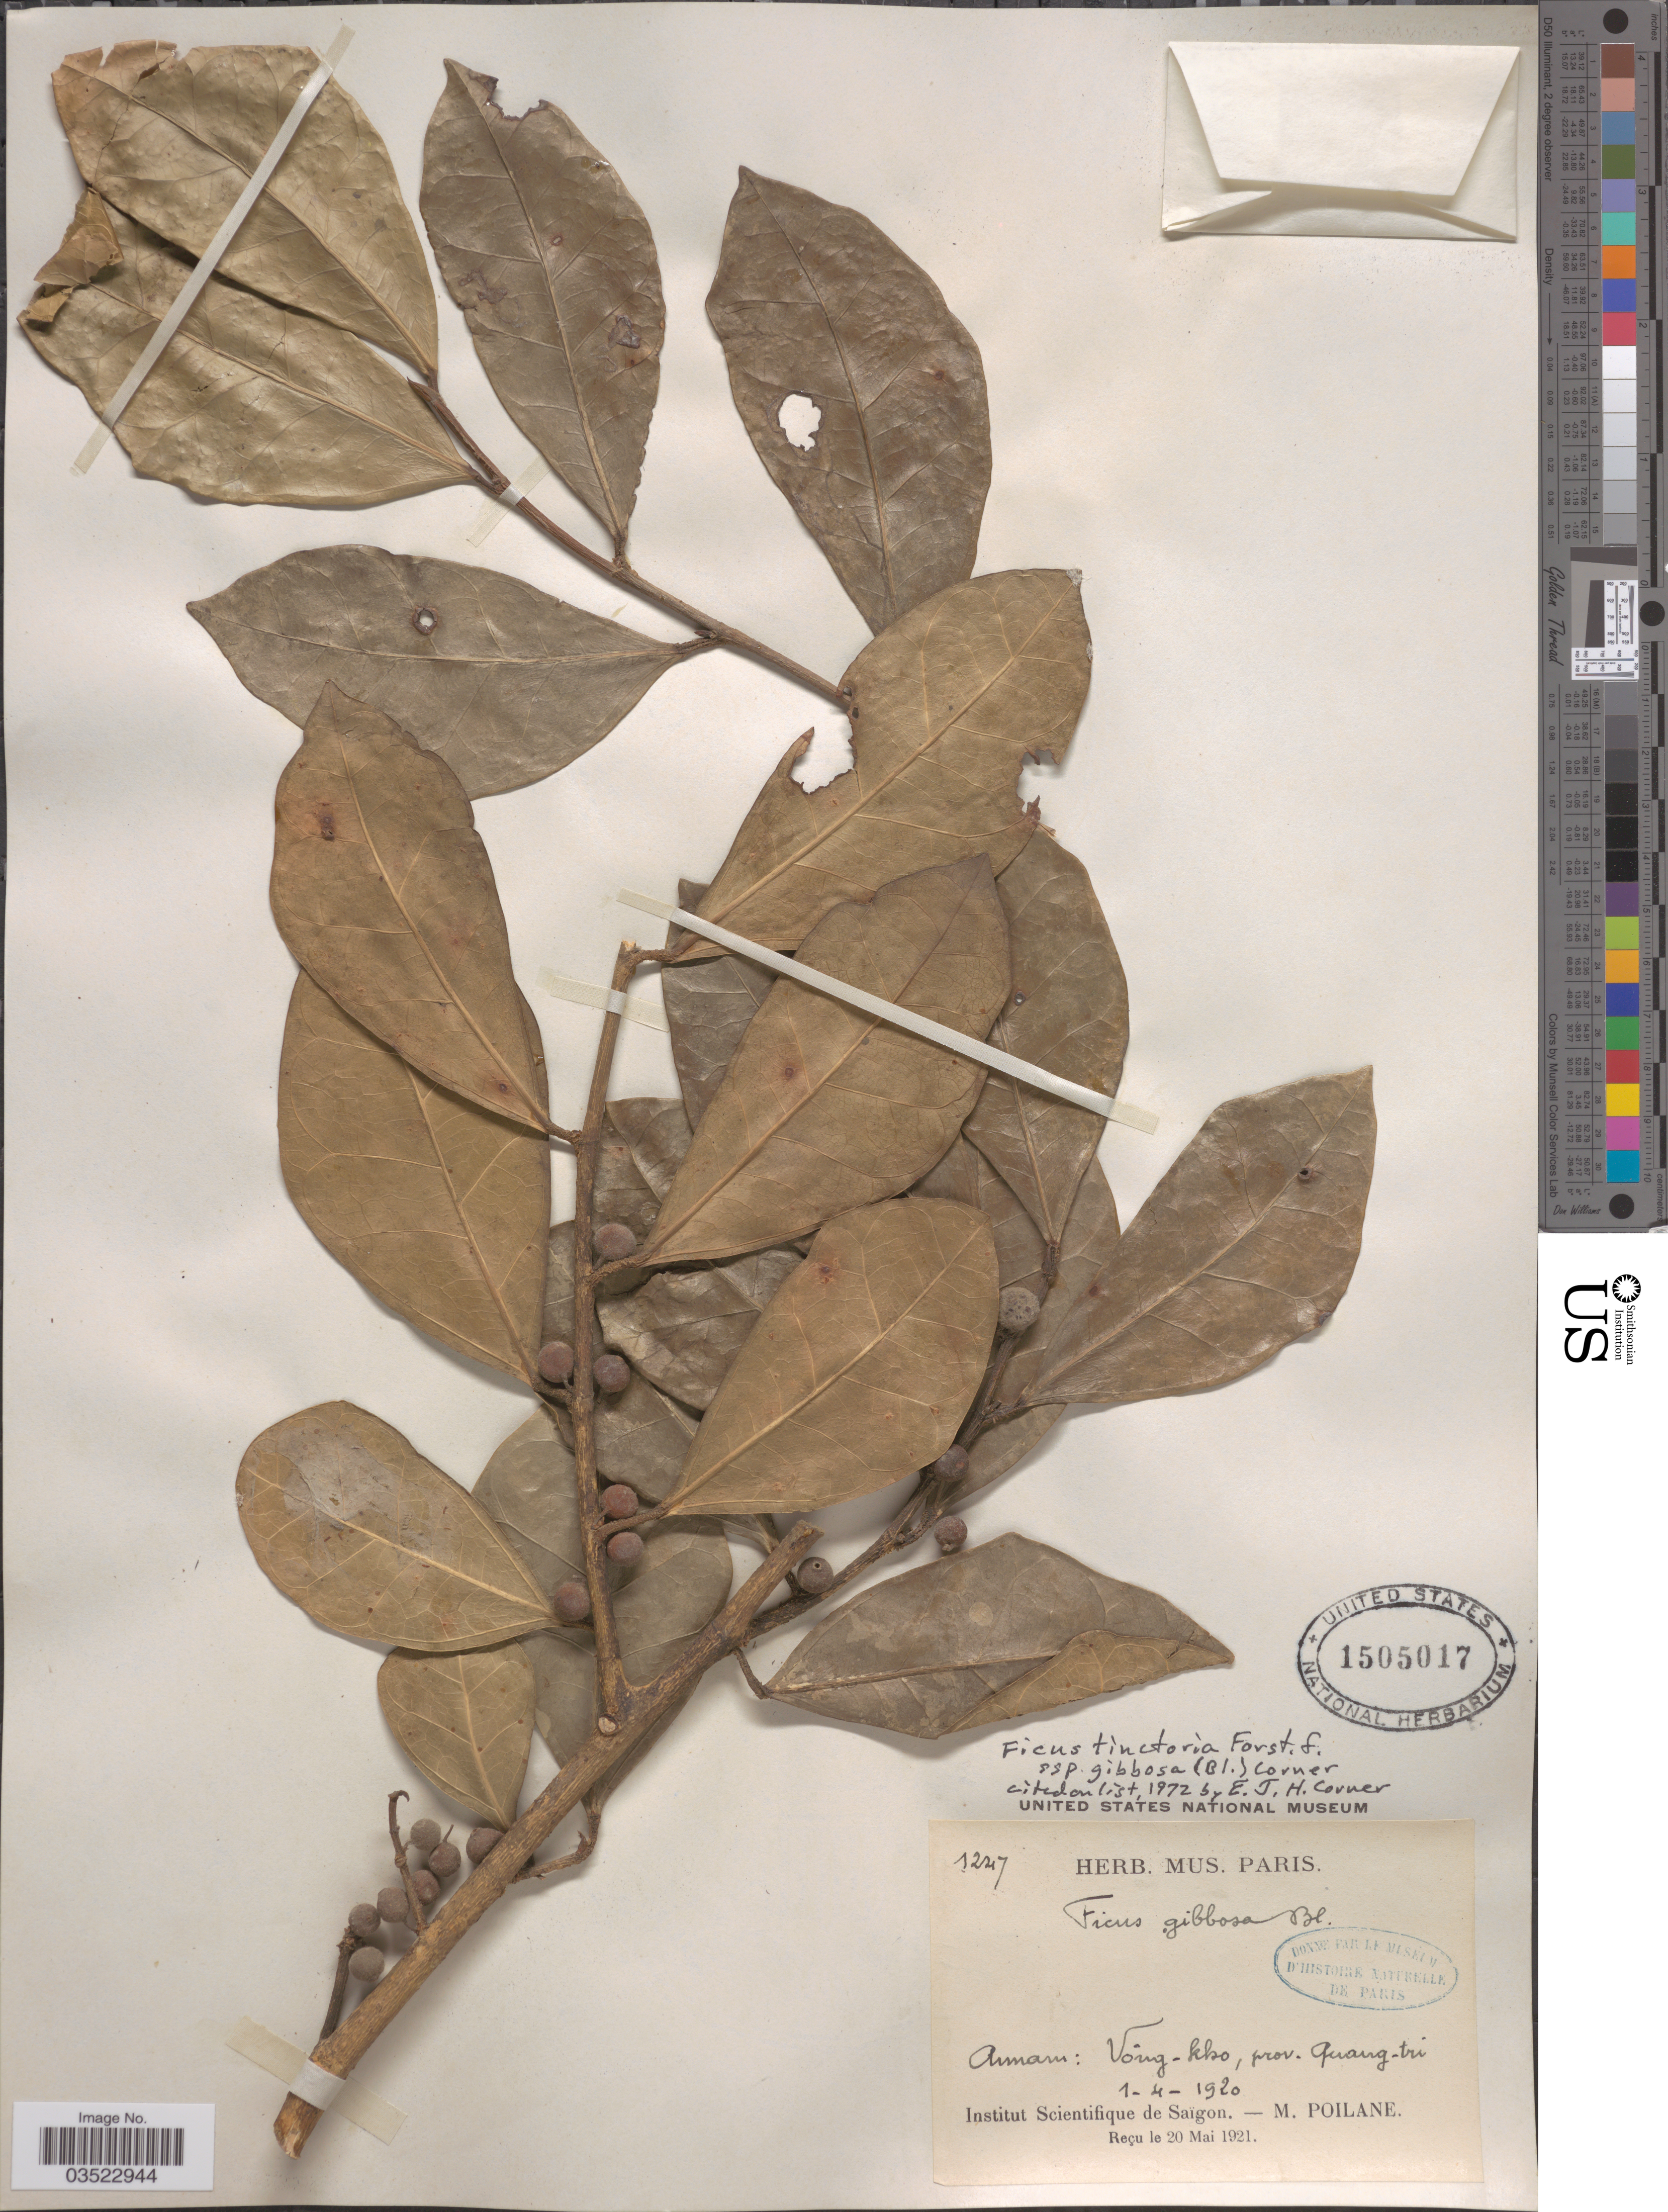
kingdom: Plantae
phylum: Tracheophyta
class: Magnoliopsida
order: Rosales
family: Moraceae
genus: Ficus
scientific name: Ficus tinctoria subsp. gibbosa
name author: (Blume) Corner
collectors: M. Poilane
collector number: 1247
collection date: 1920-04-01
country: Vietnam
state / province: Quang Tri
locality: Annam: Vong-kho [interpreted].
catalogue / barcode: US 1505017